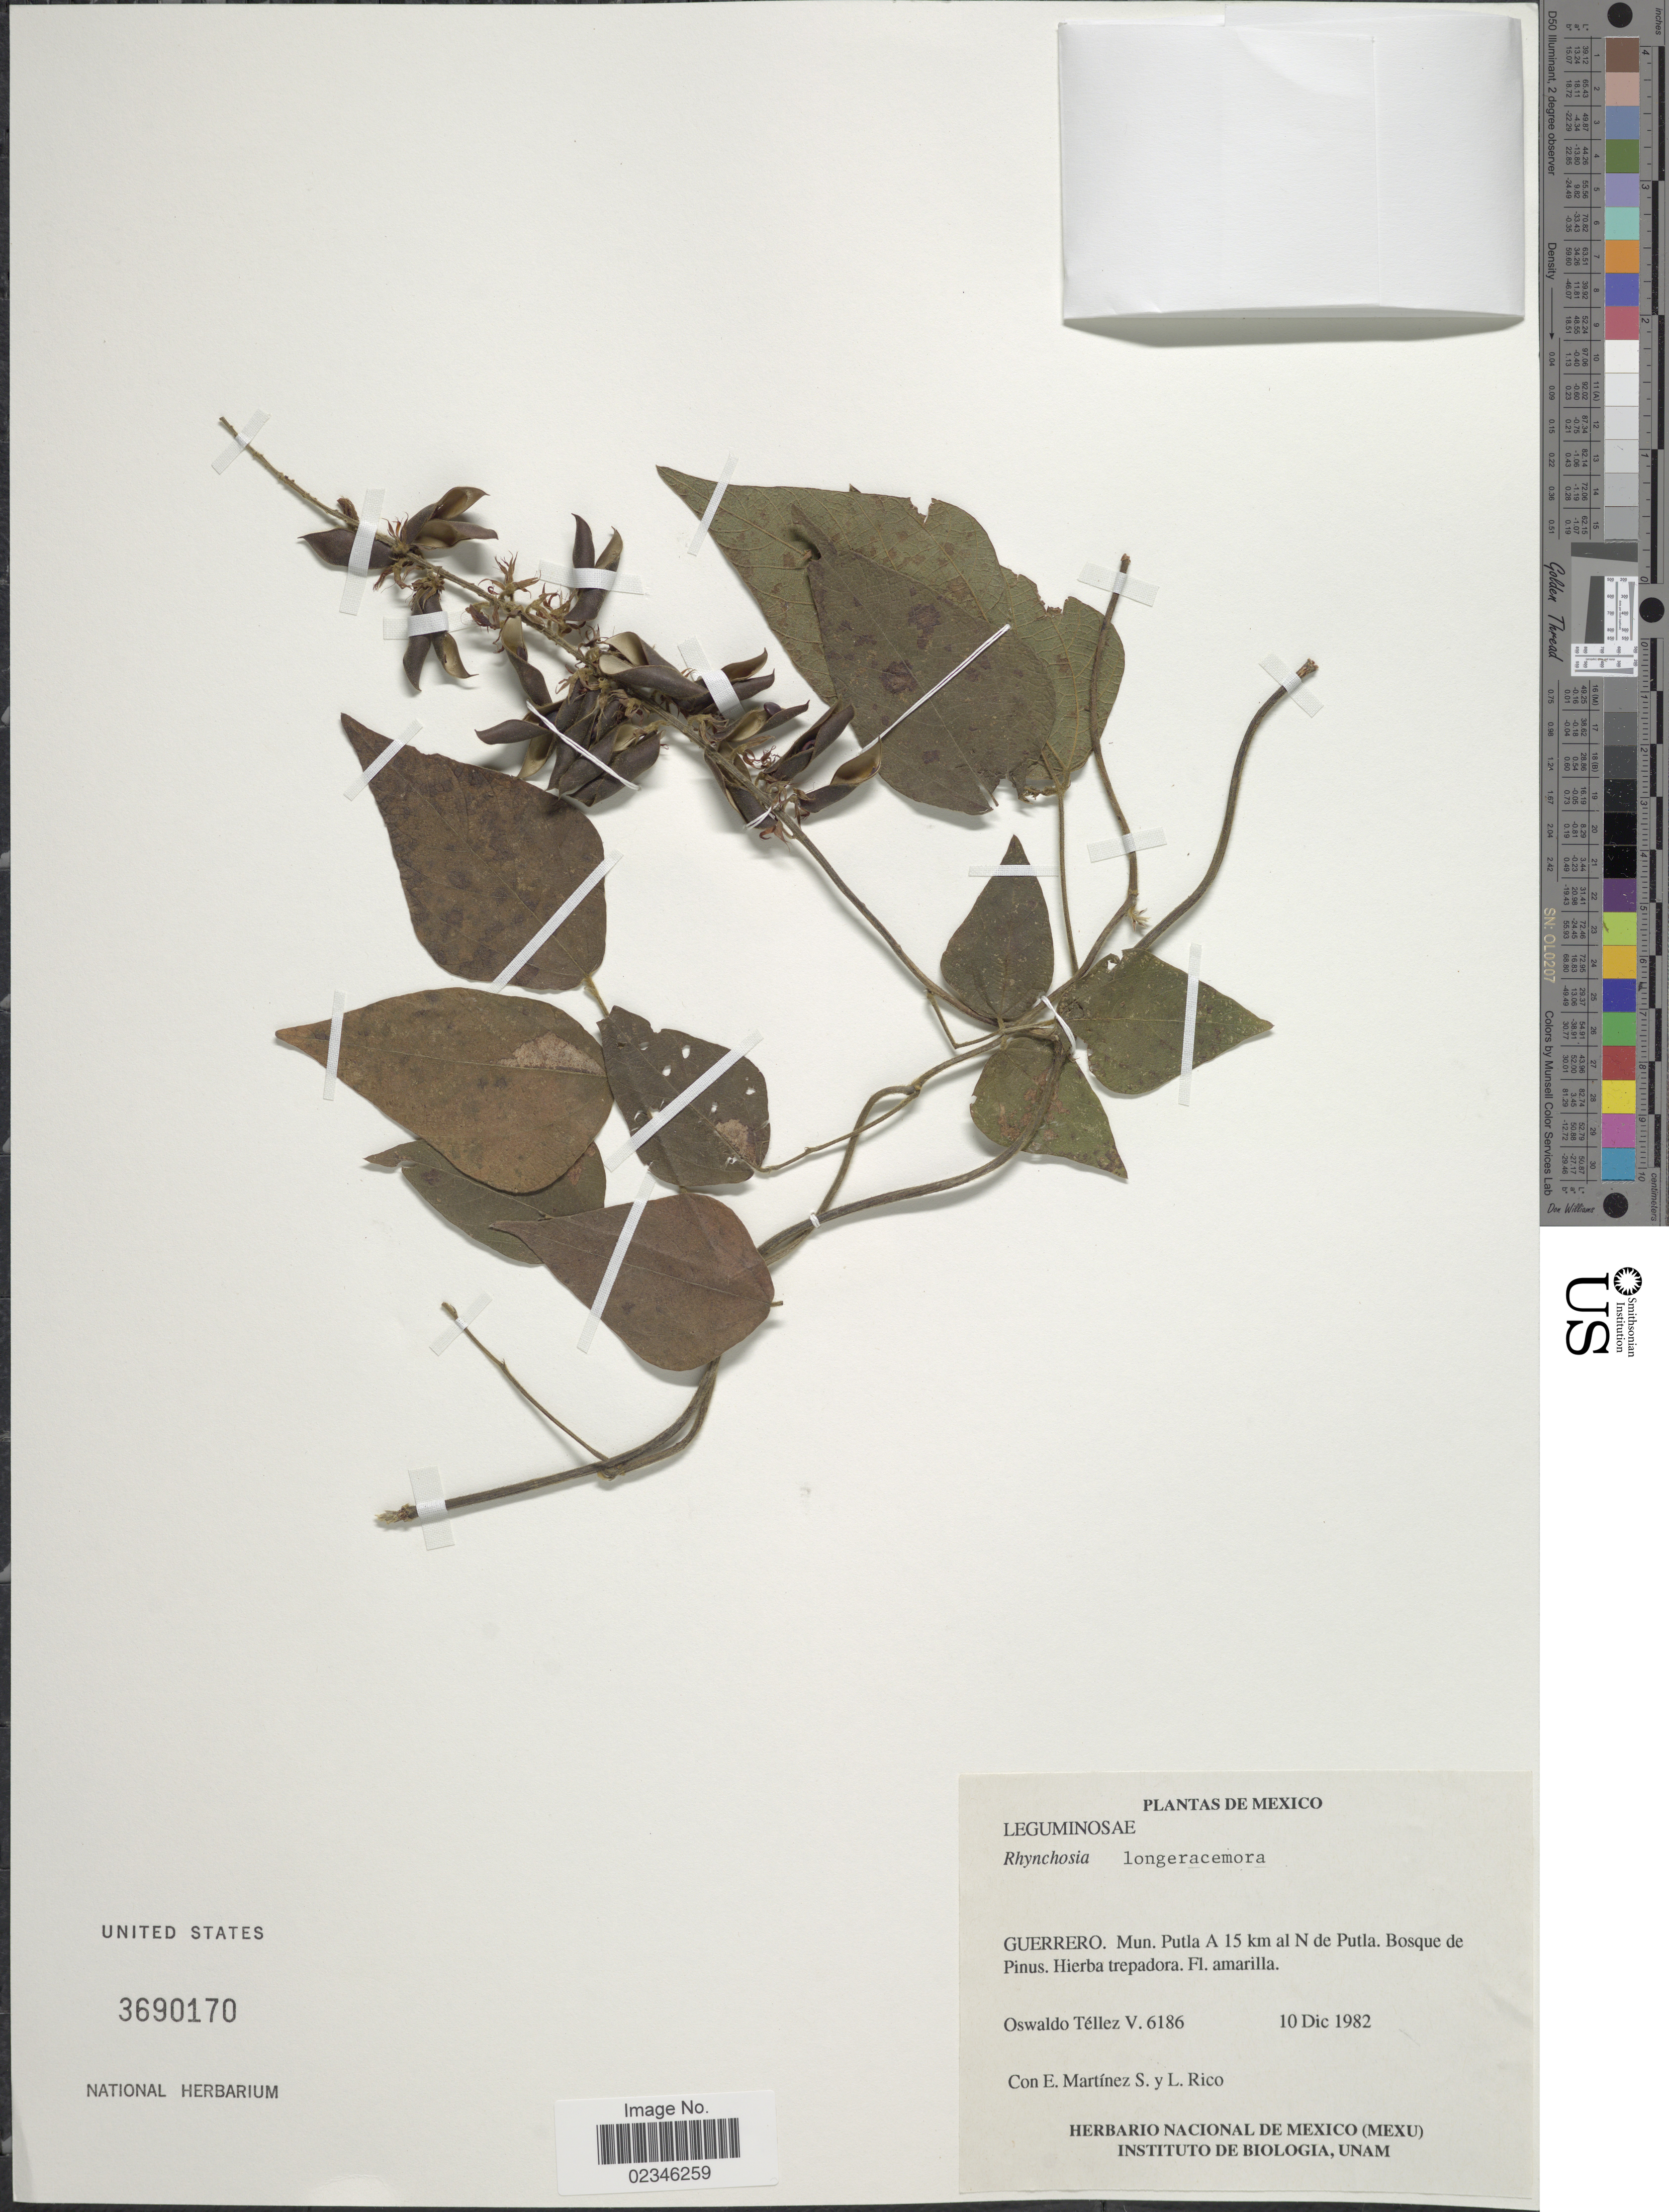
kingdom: Plantae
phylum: Tracheophyta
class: Magnoliopsida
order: Fabales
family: Fabaceae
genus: Rhynchosia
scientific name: Rhynchosia longeracemosa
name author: M. Martens & Galeotti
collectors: O. Téllez V., E. M. Martínez S. & L. Rico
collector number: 6186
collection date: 1982-12-10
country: Mexico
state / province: Guerrero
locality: Mun. Putla A 15 km al N de Putla. Bosque de Pinus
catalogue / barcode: US 3690170